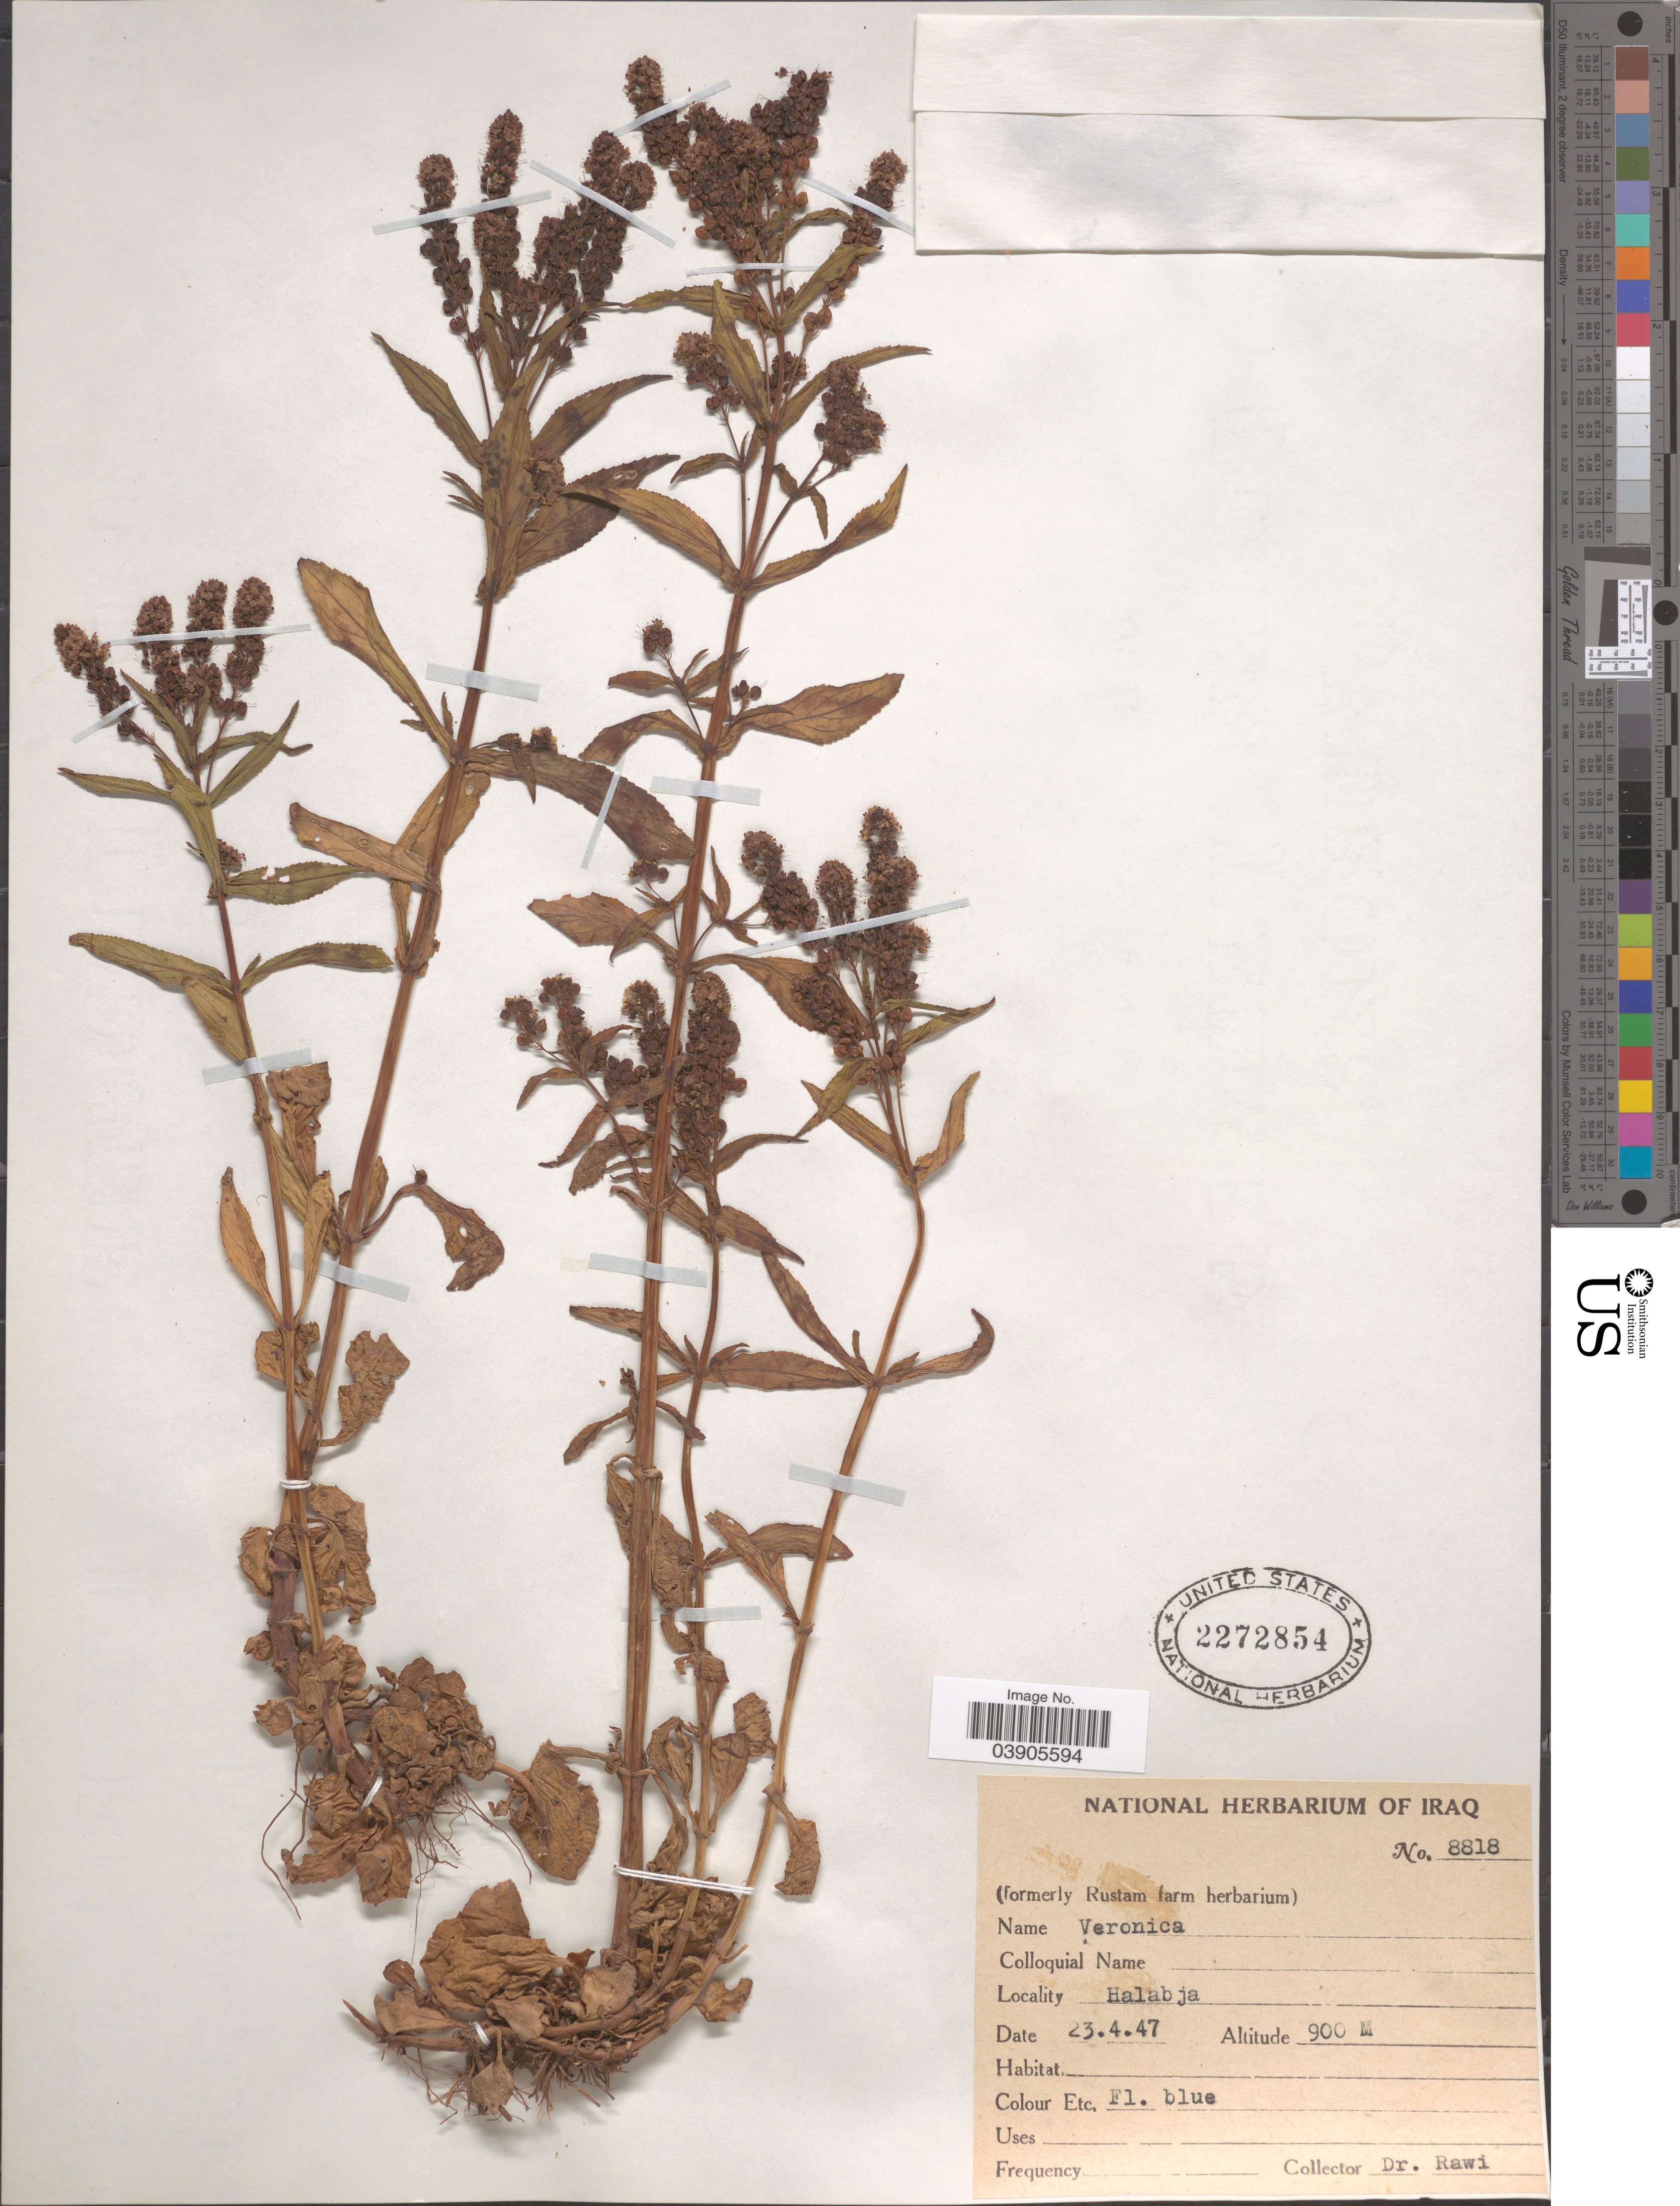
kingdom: Plantae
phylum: Tracheophyta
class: Magnoliopsida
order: Lamiales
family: Plantaginaceae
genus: Veronica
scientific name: Veronica anagallis-aquatica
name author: L.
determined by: Albach, Dirk C.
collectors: -. Rawi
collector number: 8818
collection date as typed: Transcribed d/m/y: 23/4/47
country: Iraq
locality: Halabja.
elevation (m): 900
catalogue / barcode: US 2272854